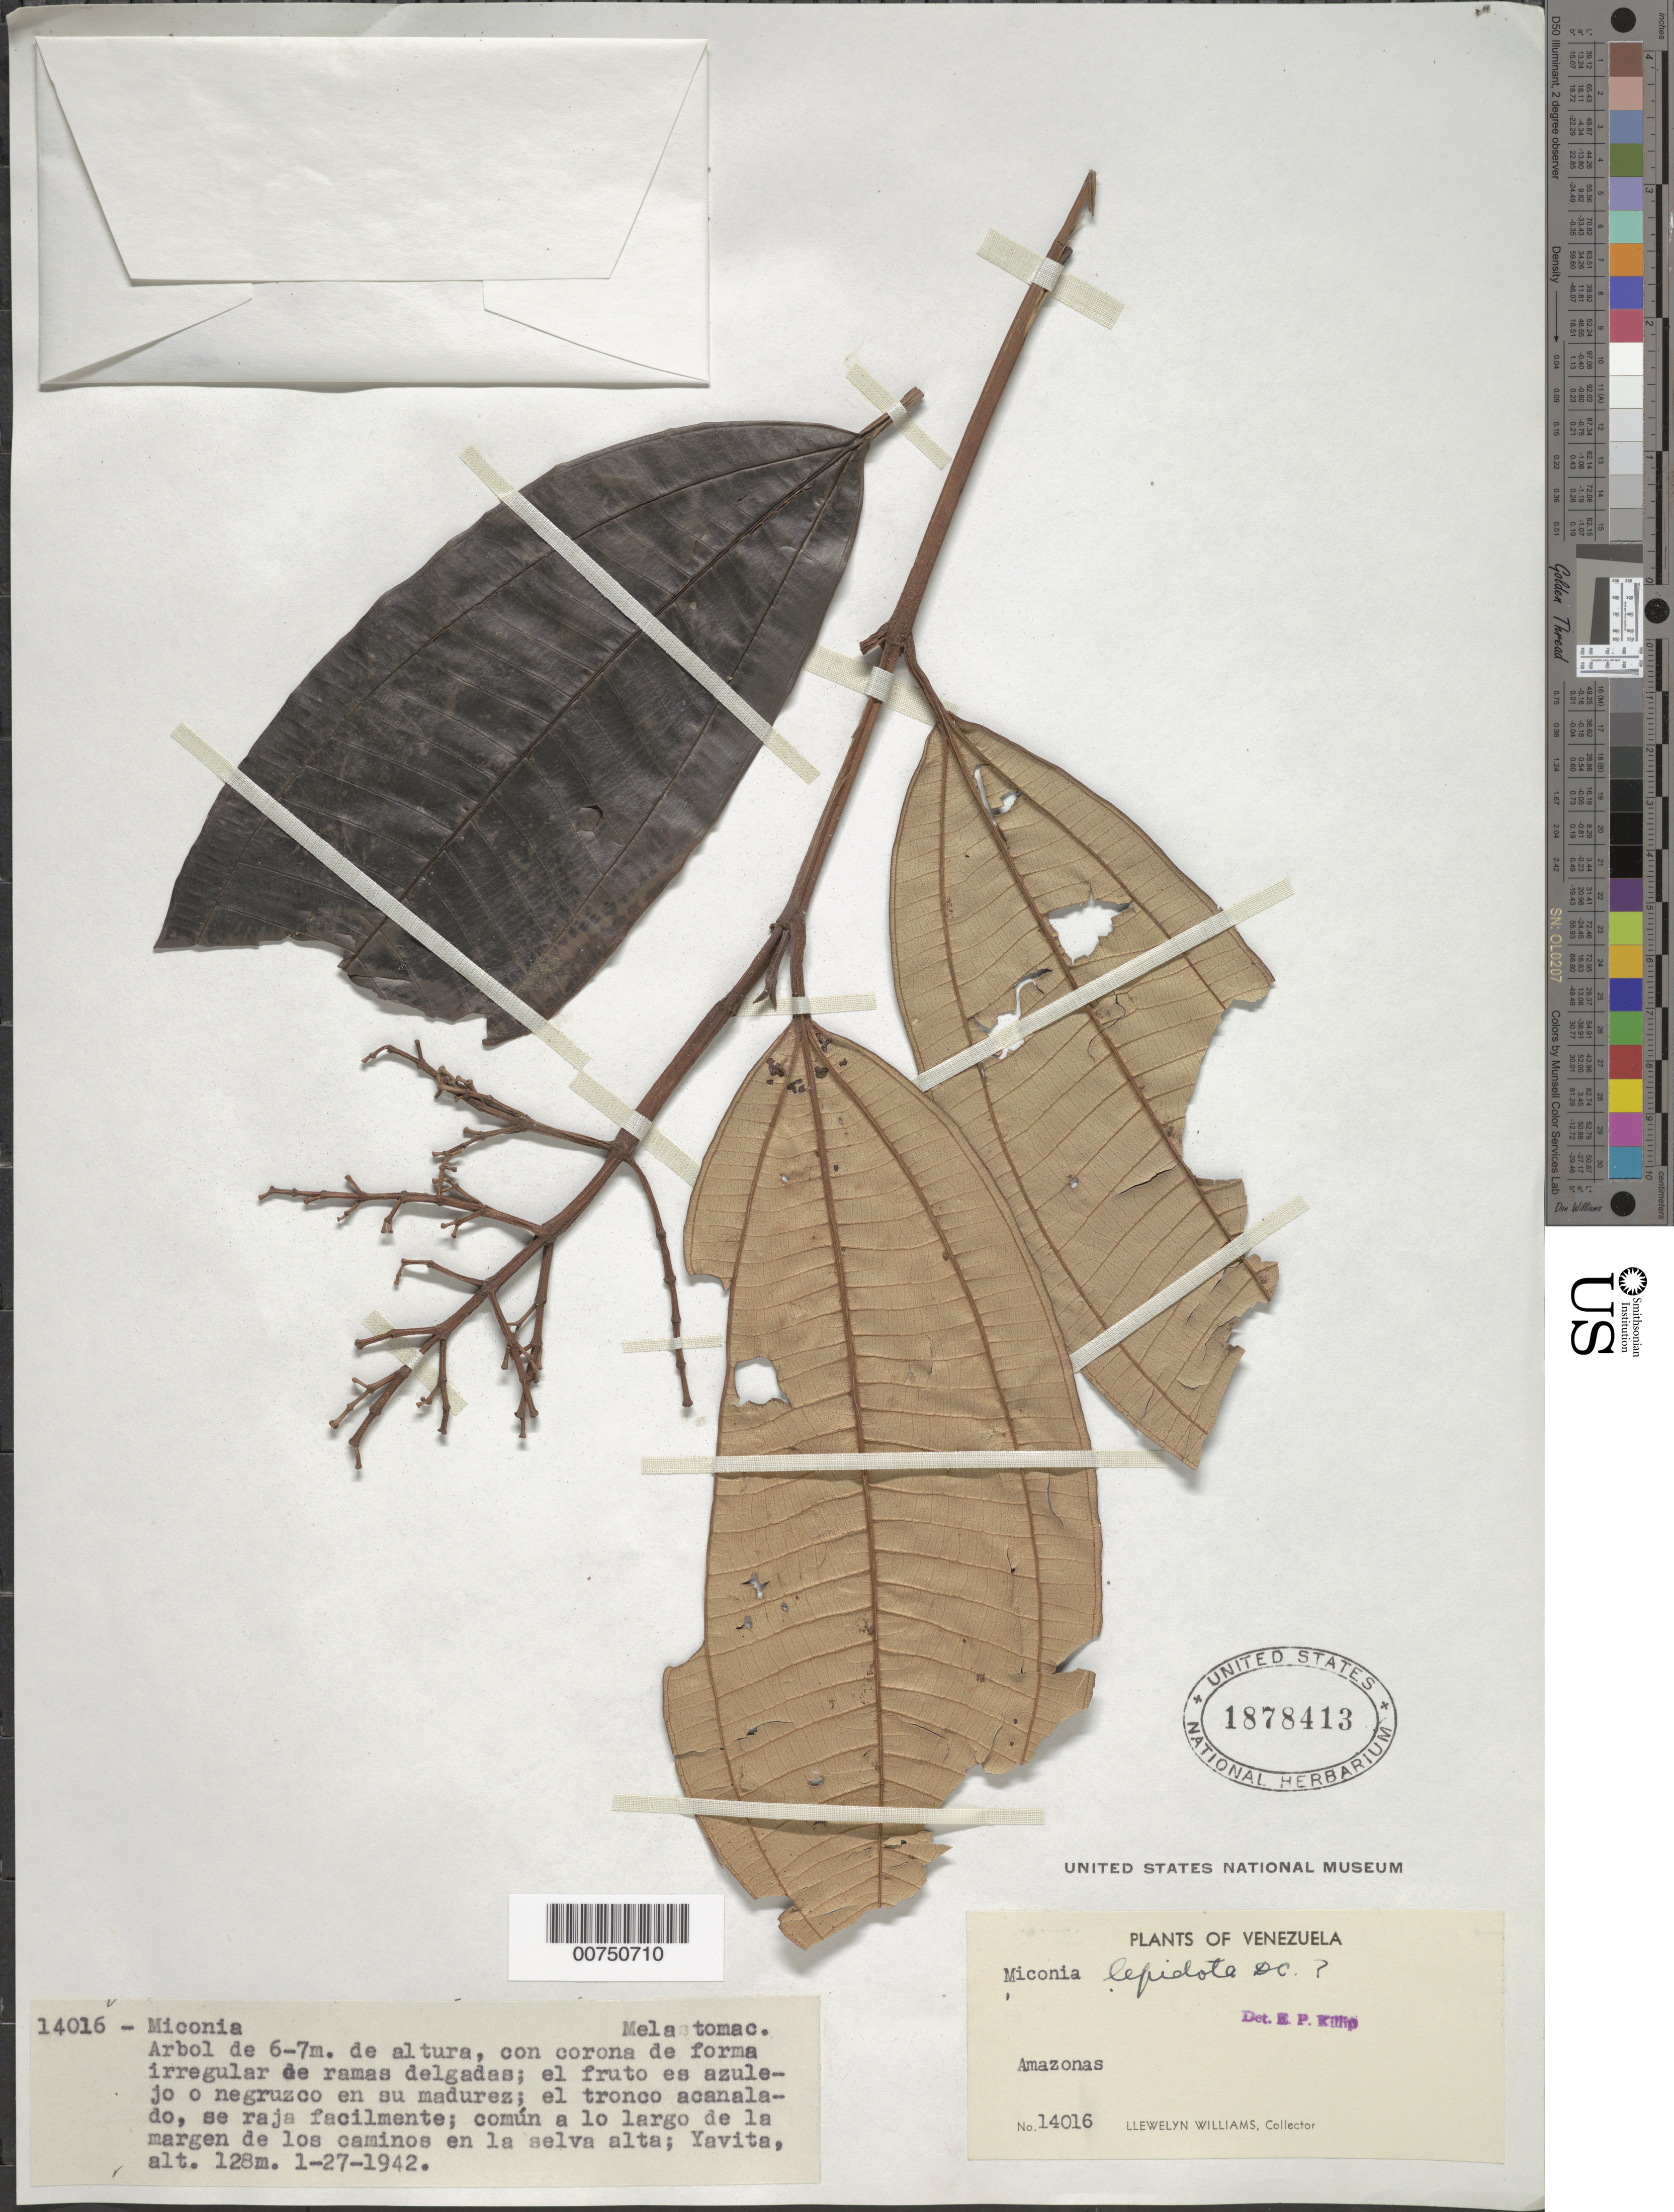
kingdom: Plantae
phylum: Tracheophyta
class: Magnoliopsida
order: Myrtales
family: Melastomataceae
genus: Miconia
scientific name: Miconia lepidota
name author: Schrank & Mart. ex DC.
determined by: Killip, Ellsworth P.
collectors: Ll. Williams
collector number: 14016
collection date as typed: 27-Jan-42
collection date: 1942-01-27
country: Venezuela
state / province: Amazonas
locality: Yavita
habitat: A lo largo del camino en la selva alta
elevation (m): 128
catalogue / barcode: US 1878413